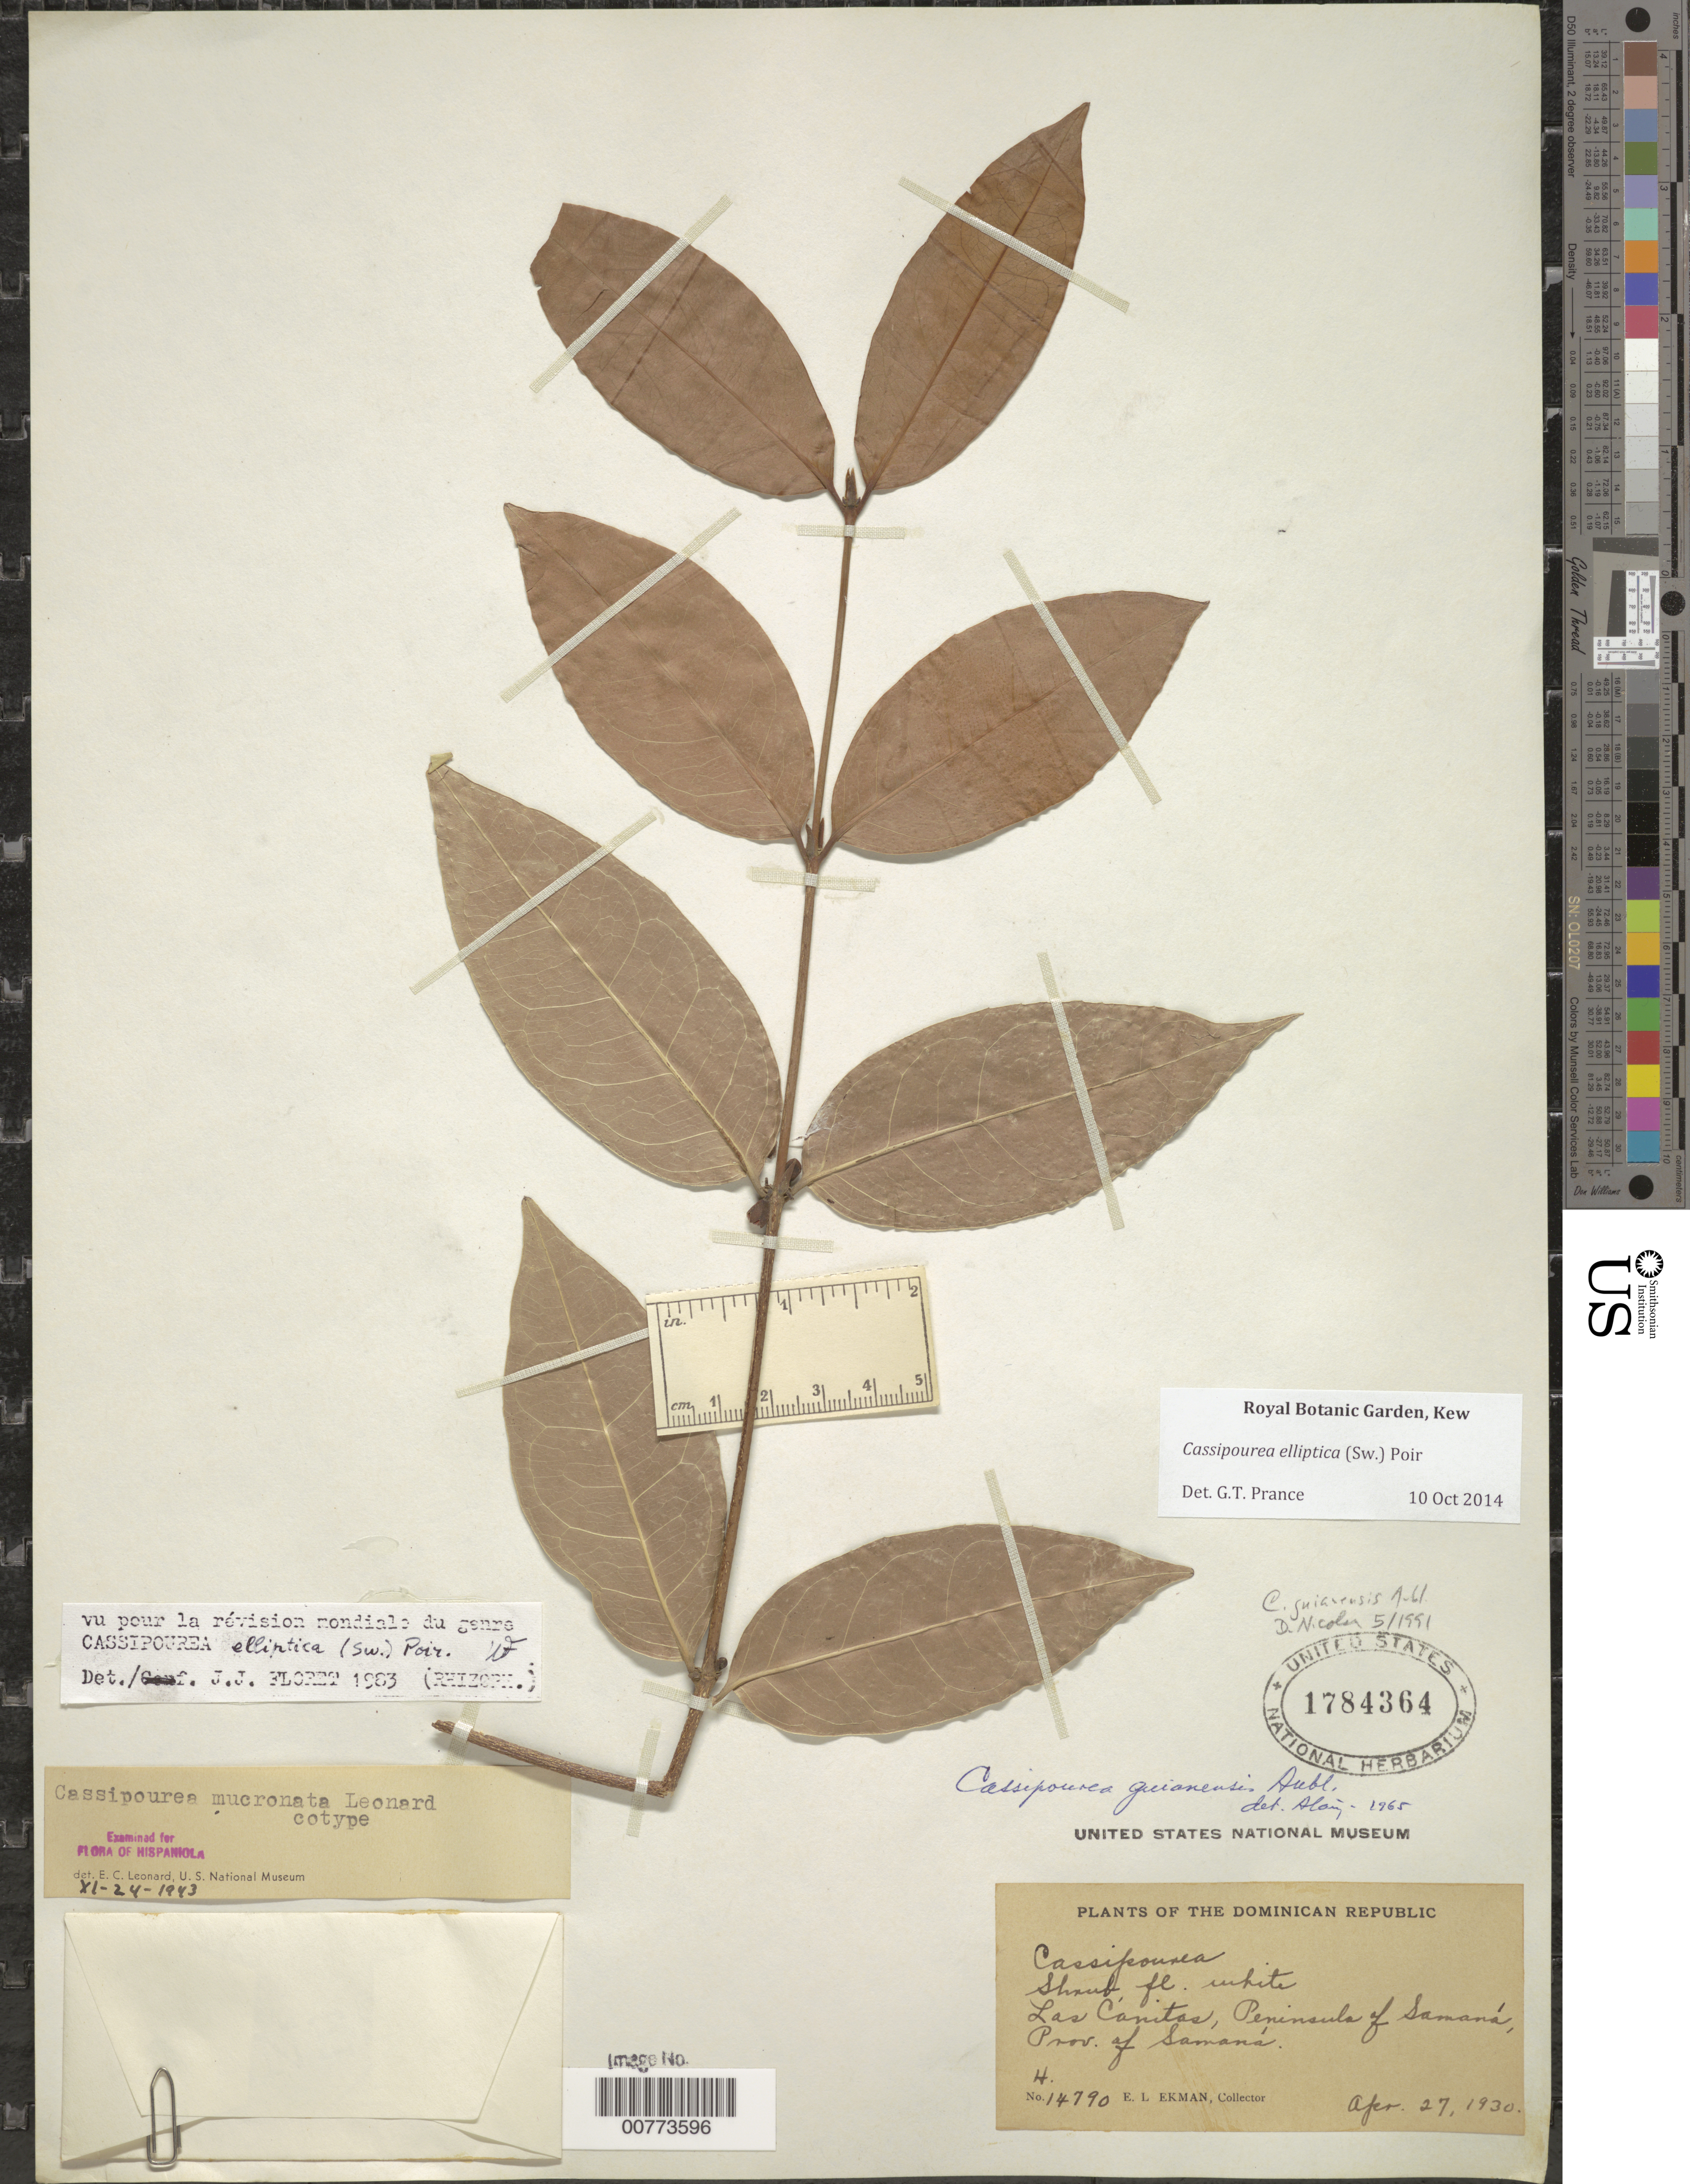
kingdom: Plantae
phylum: Tracheophyta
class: Magnoliopsida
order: Malpighiales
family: Rhizophoraceae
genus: Cassipourea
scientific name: Cassipourea elliptica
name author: (Sw.) Poir.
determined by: Prance, G. T.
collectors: E. L. Ekman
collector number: H 14790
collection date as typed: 27 Apr 1930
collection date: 1930-04-27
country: Dominican Republic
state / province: Samana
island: Hispaniola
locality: Peninsula of Samaná, Las Canitas.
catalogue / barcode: US 1784364